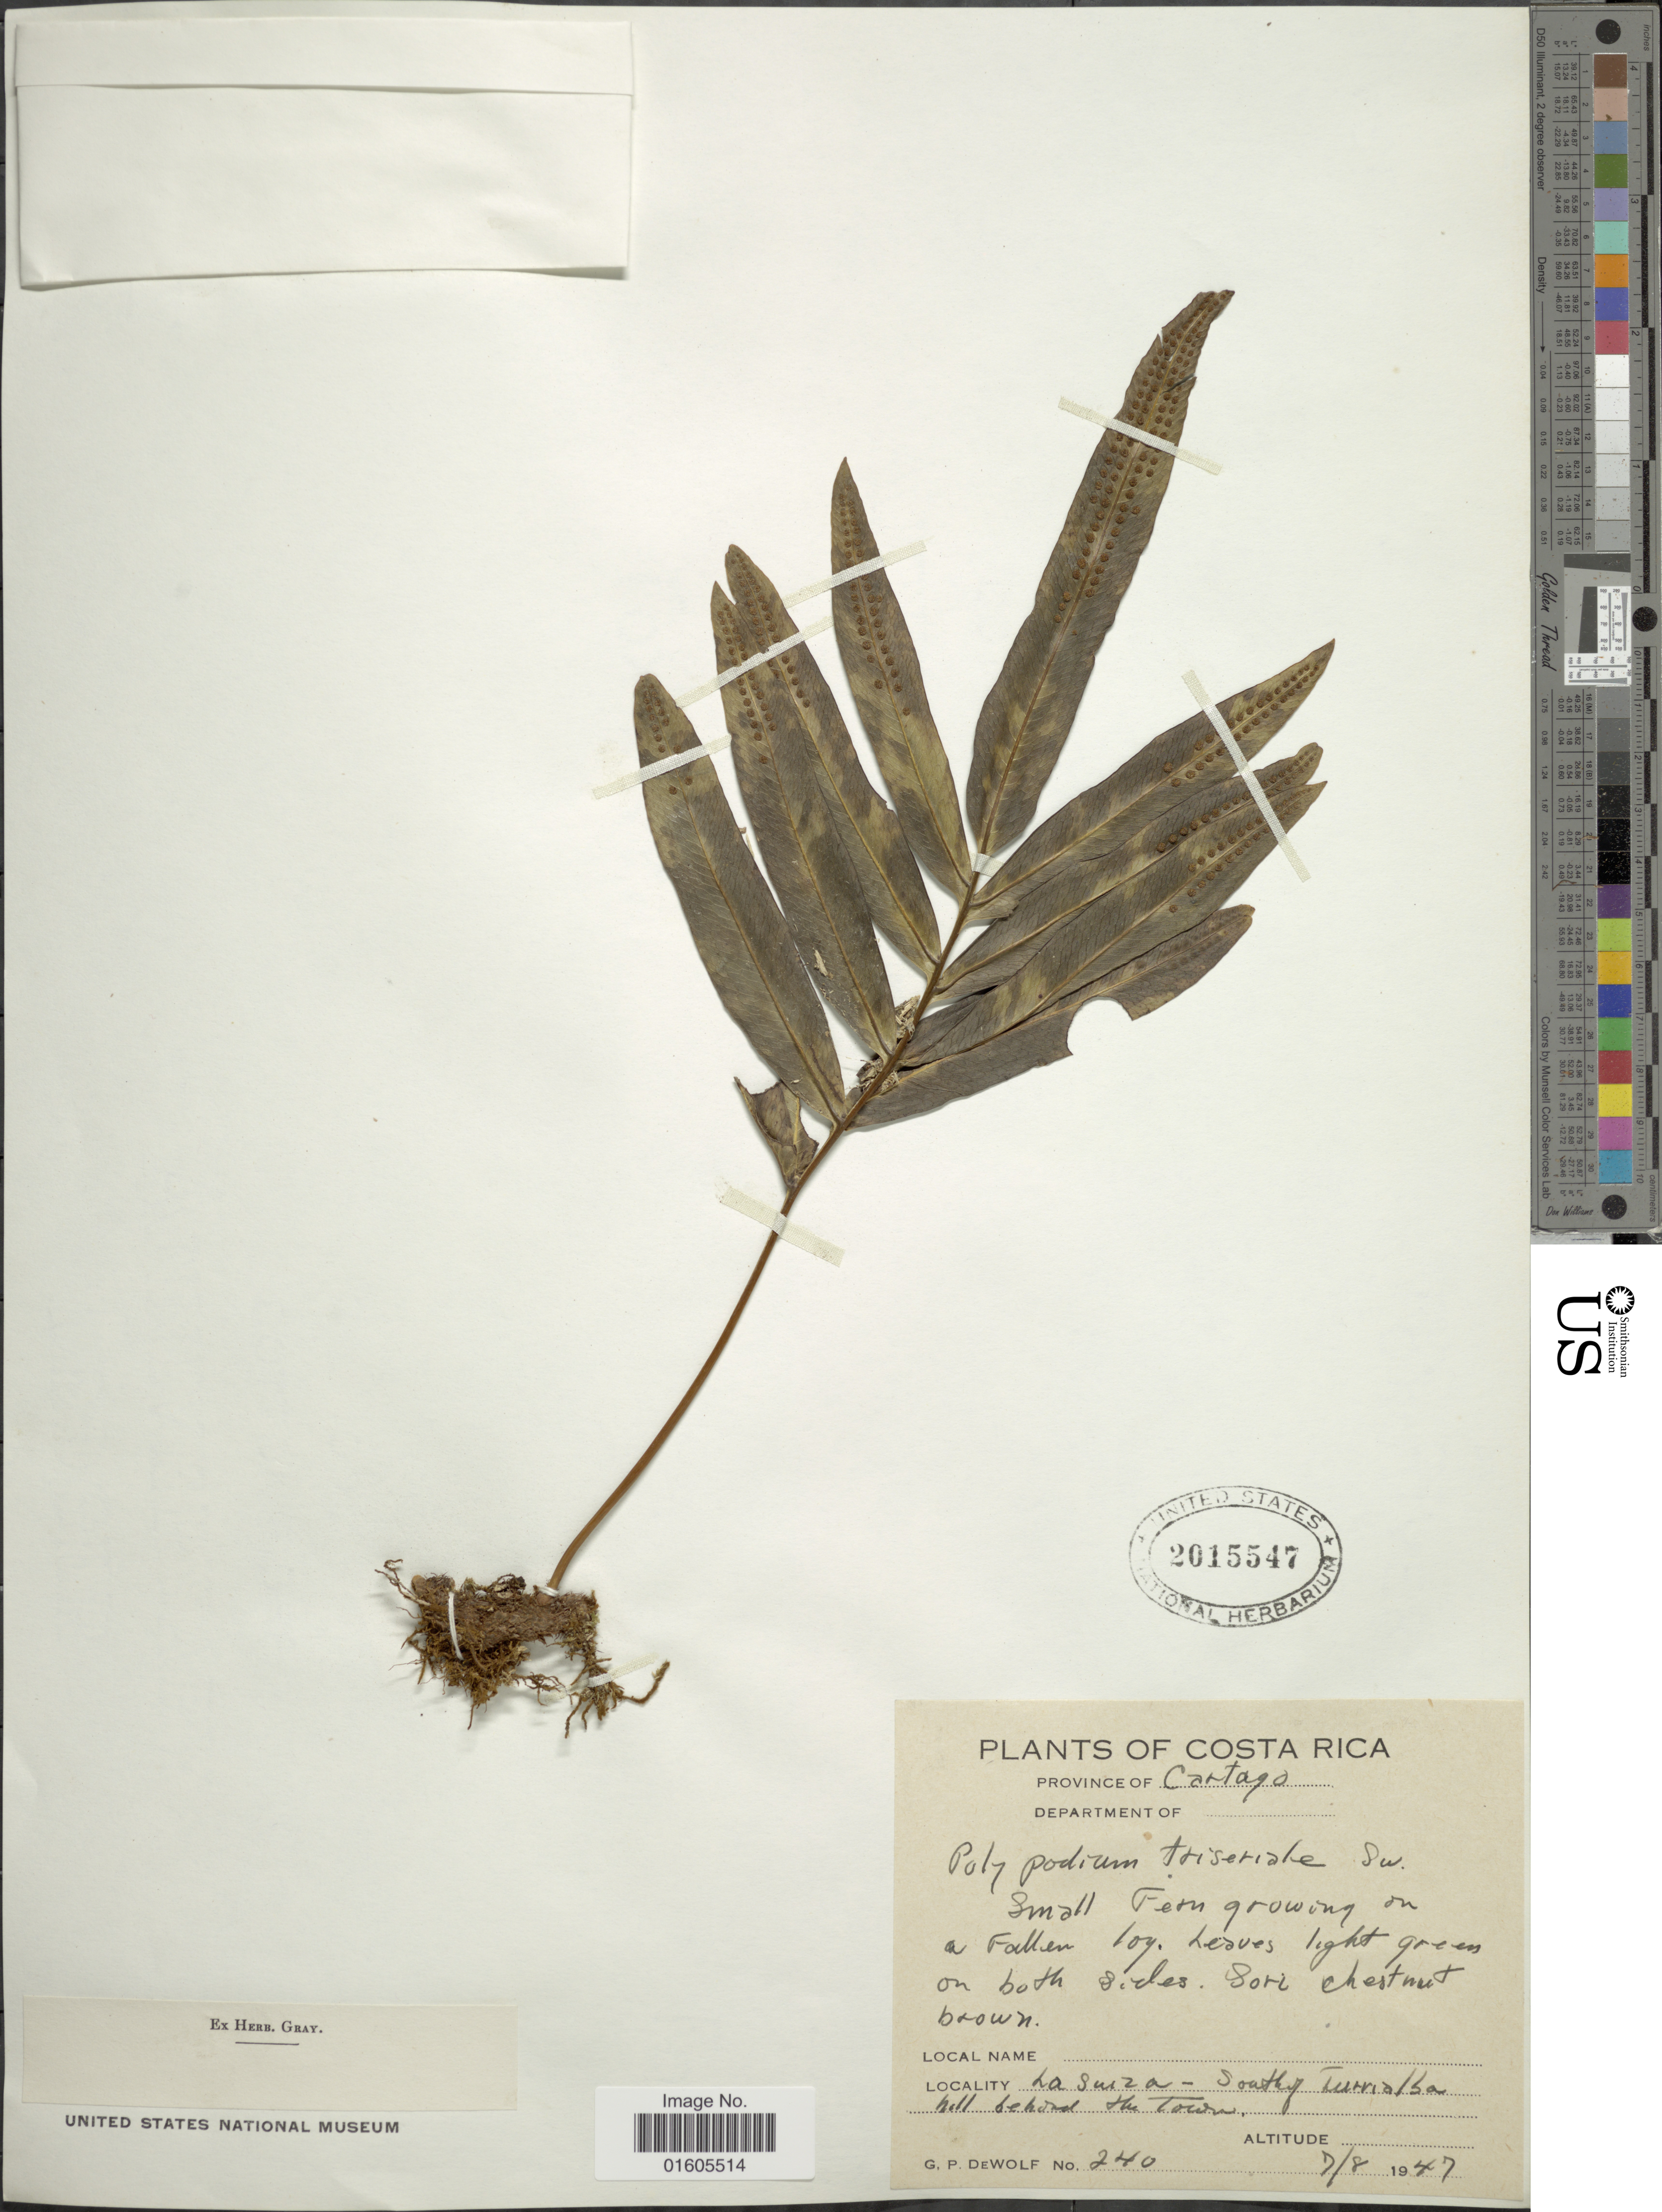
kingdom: Plantae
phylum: Tracheophyta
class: Polypodiopsida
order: Polypodiales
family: Polypodiaceae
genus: Serpocaulon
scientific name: Serpocaulon triseriale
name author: (Sw.) A.R. Sm.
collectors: G. DeWolf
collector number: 240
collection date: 1947-08-07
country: Costa Rica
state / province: Cartago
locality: La Suiza - South of Turrialba hill behind the Town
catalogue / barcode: US 2015547